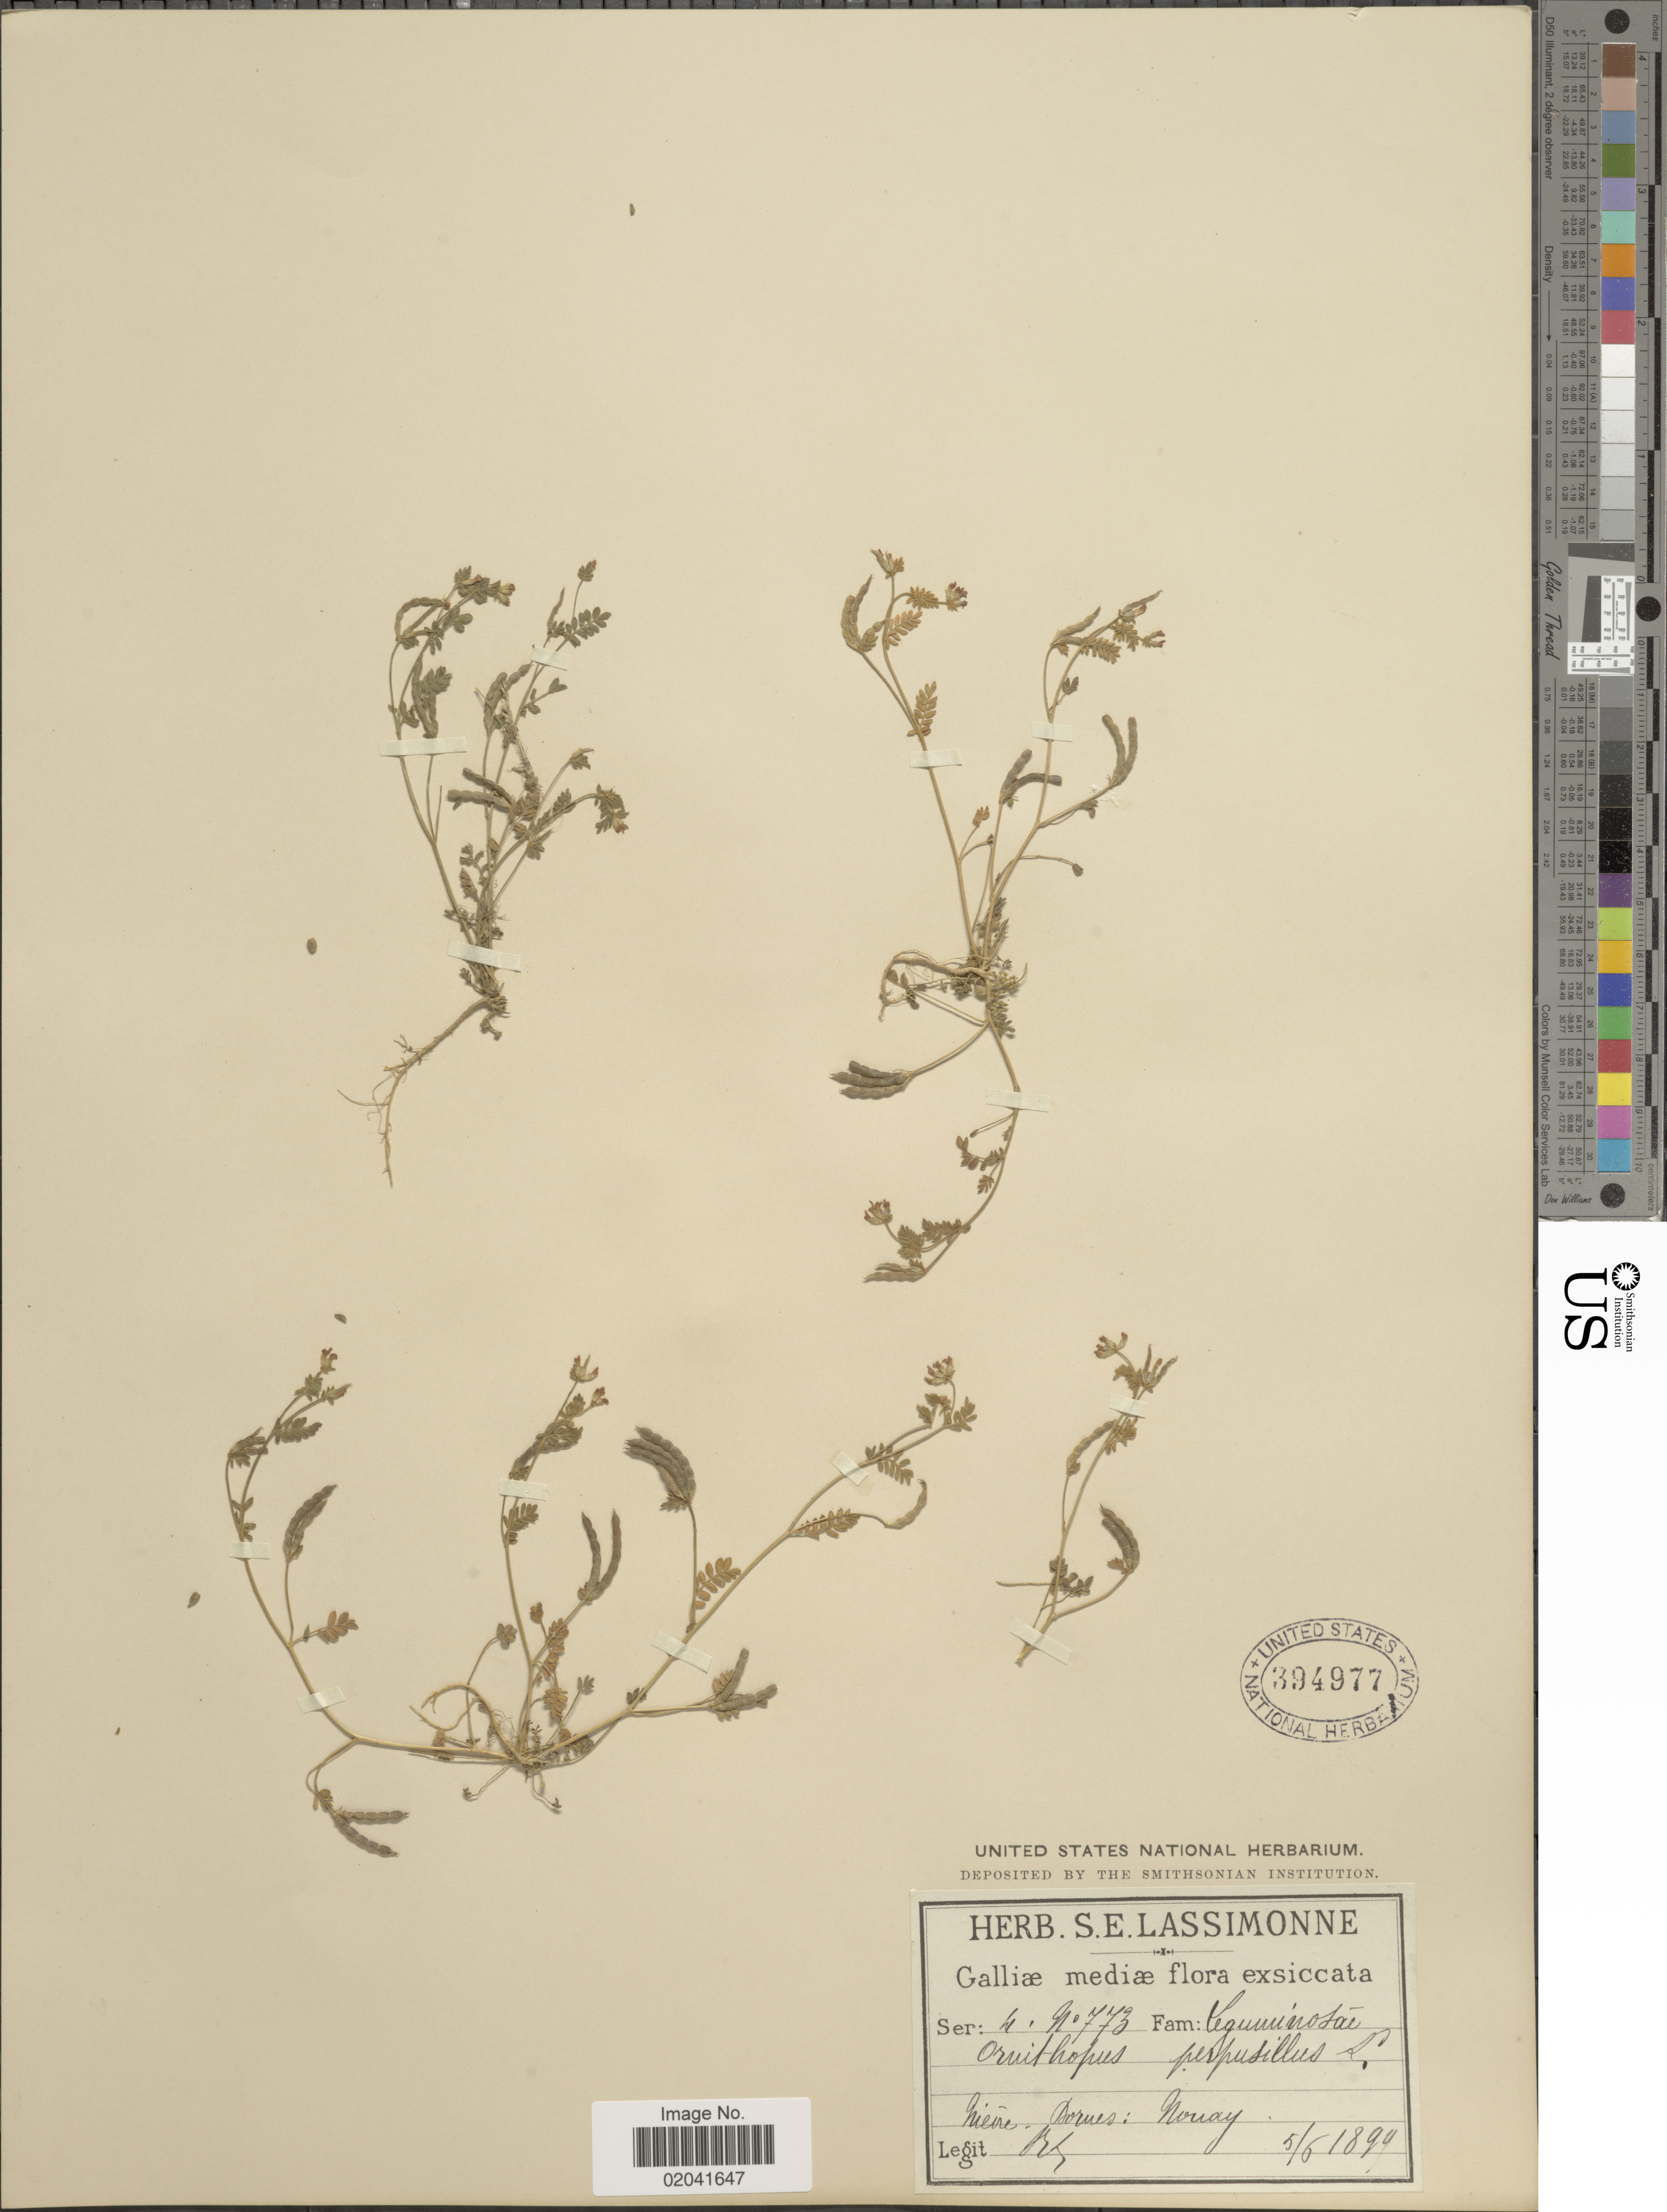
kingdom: Plantae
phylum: Tracheophyta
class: Magnoliopsida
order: Fabales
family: Fabaceae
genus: Ornithopus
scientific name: Ornithopus perpusillus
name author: L.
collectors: S. Lassimonne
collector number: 773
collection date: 1899-06-05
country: France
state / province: Bourgogne-Franche-Comté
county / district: Nièvre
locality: Galliæ mediæ [Central France]. Nièvre - Dornes: Nonay.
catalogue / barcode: US 394977